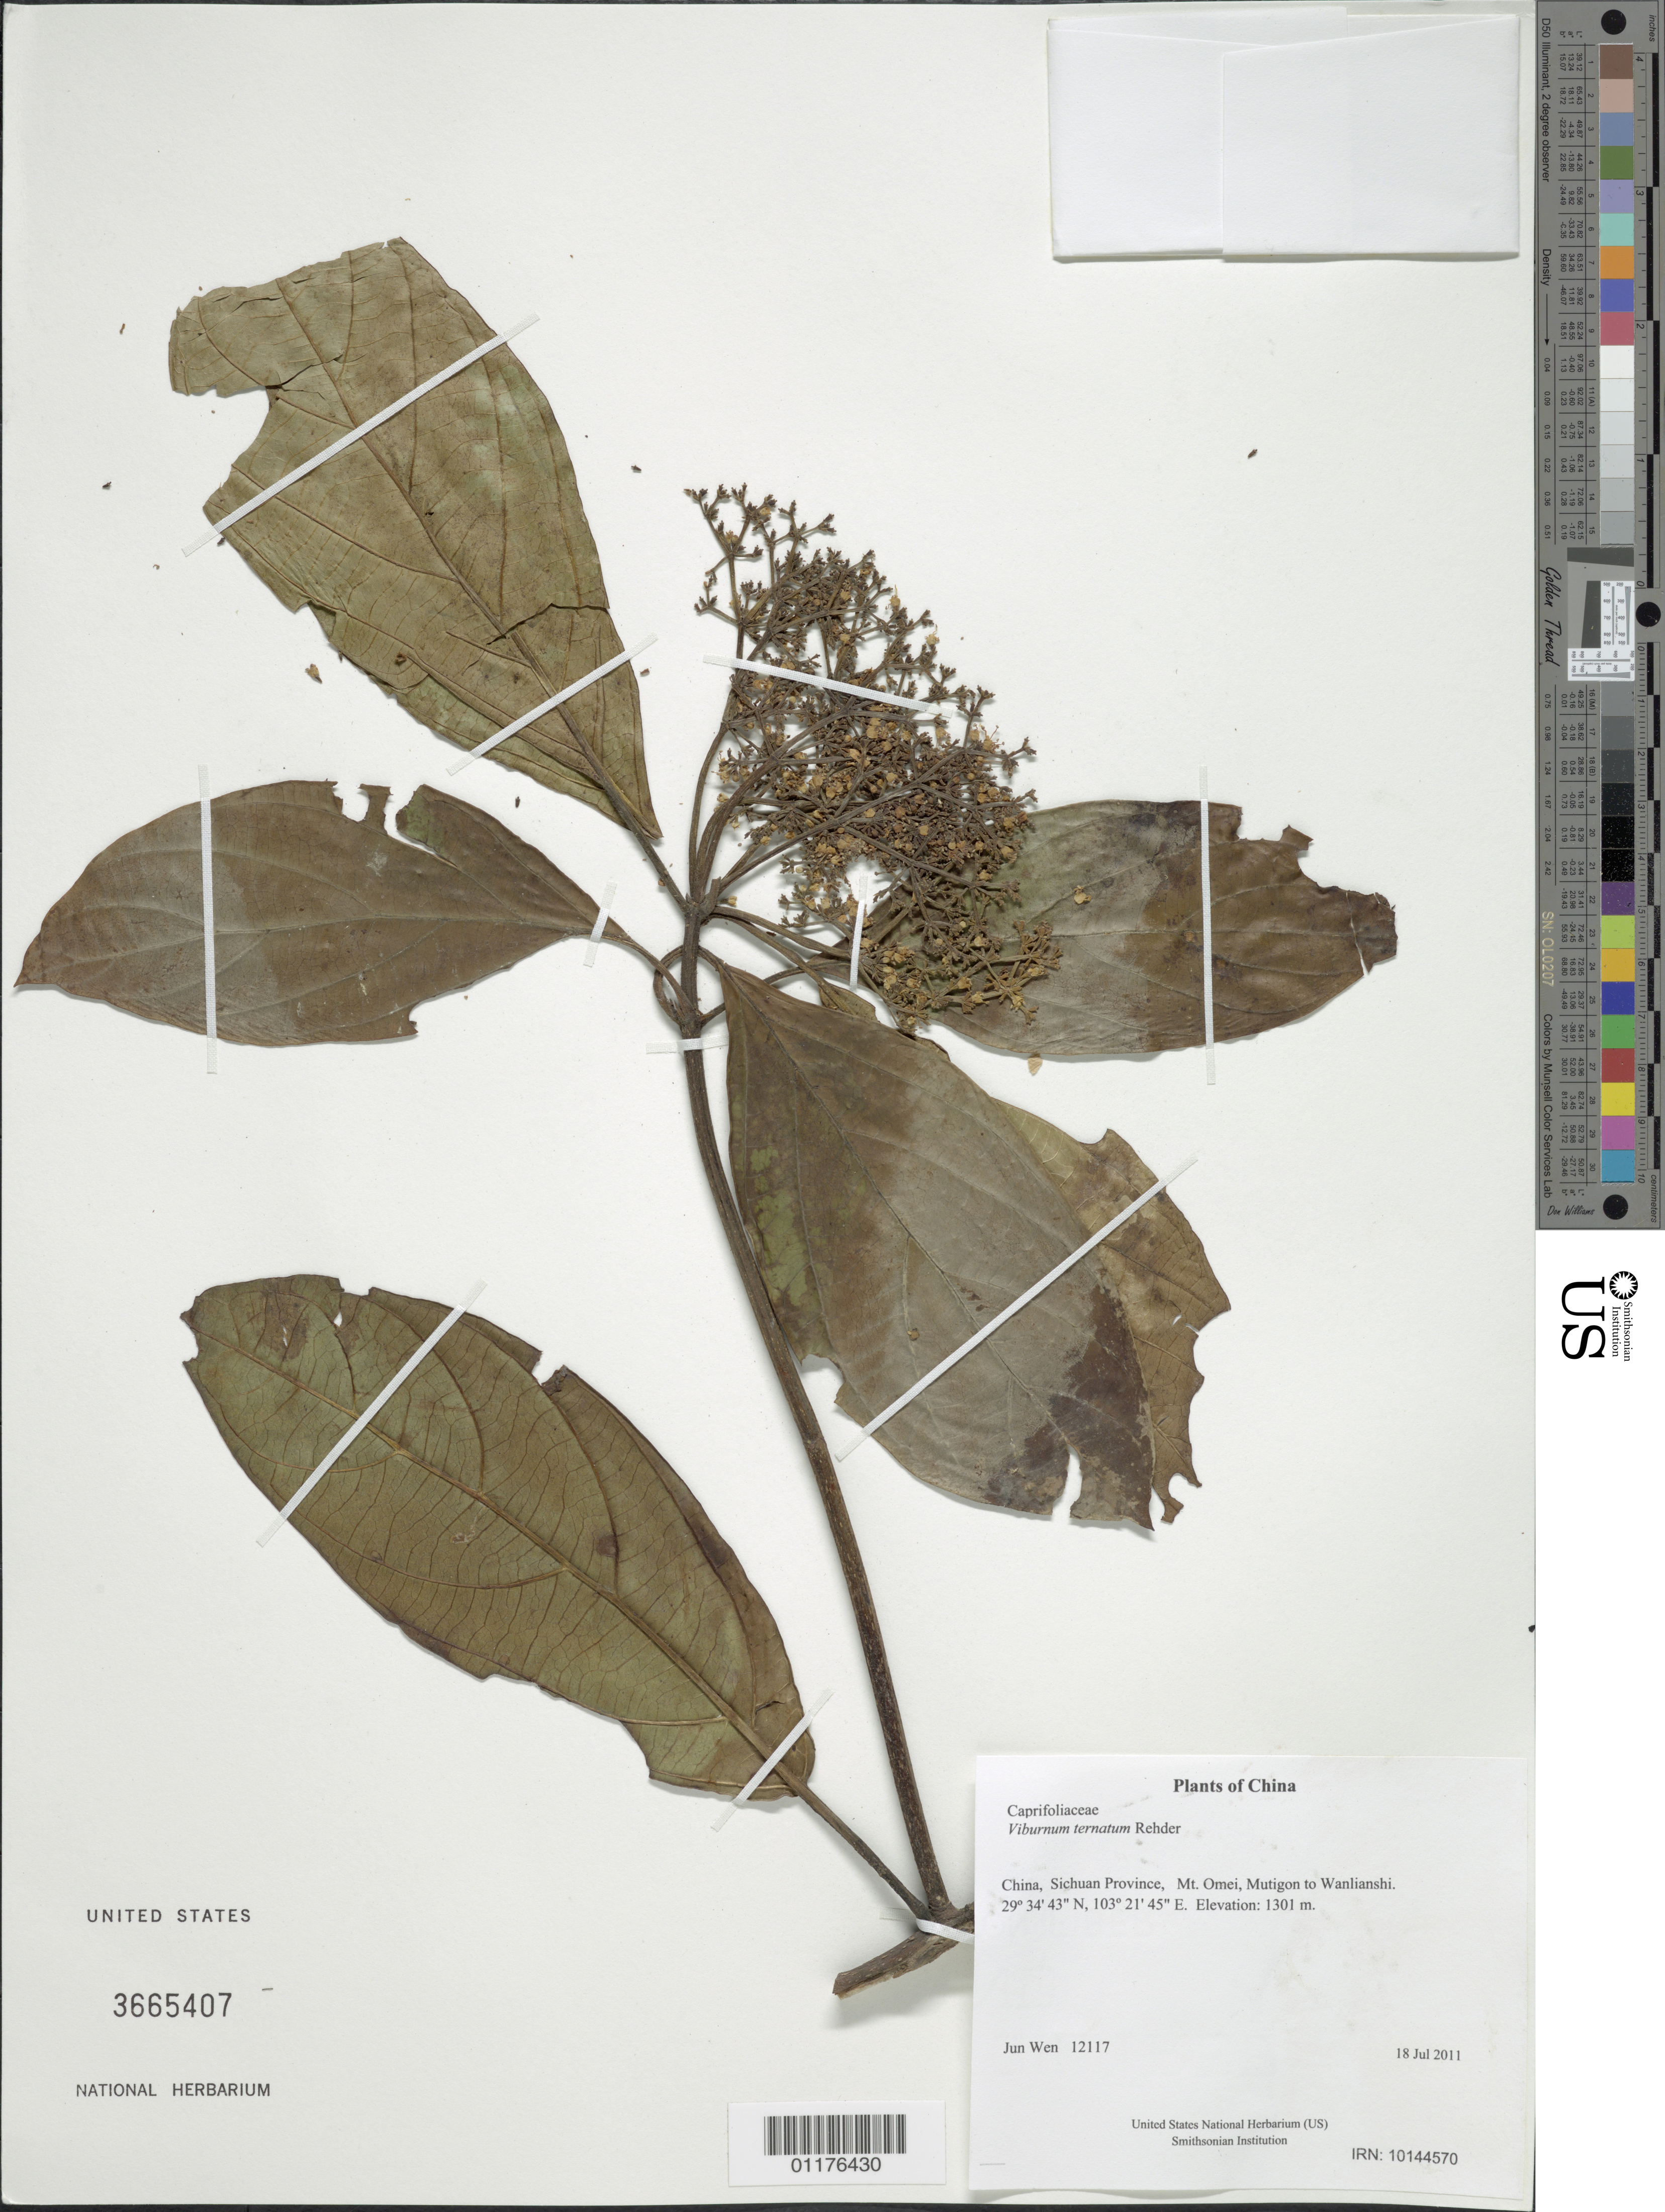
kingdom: Plantae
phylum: Tracheophyta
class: Magnoliopsida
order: Dipsacales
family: Viburnaceae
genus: Viburnum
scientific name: Viburnum ternatum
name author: Rehder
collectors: J. Wen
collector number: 12117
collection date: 2011-07-18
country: China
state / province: Sichuan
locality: Mt. Omei, Mutigon to Wanlianshi.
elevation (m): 1301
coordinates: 29 34 42.9 N, 103 21 45 E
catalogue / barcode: US 3665407